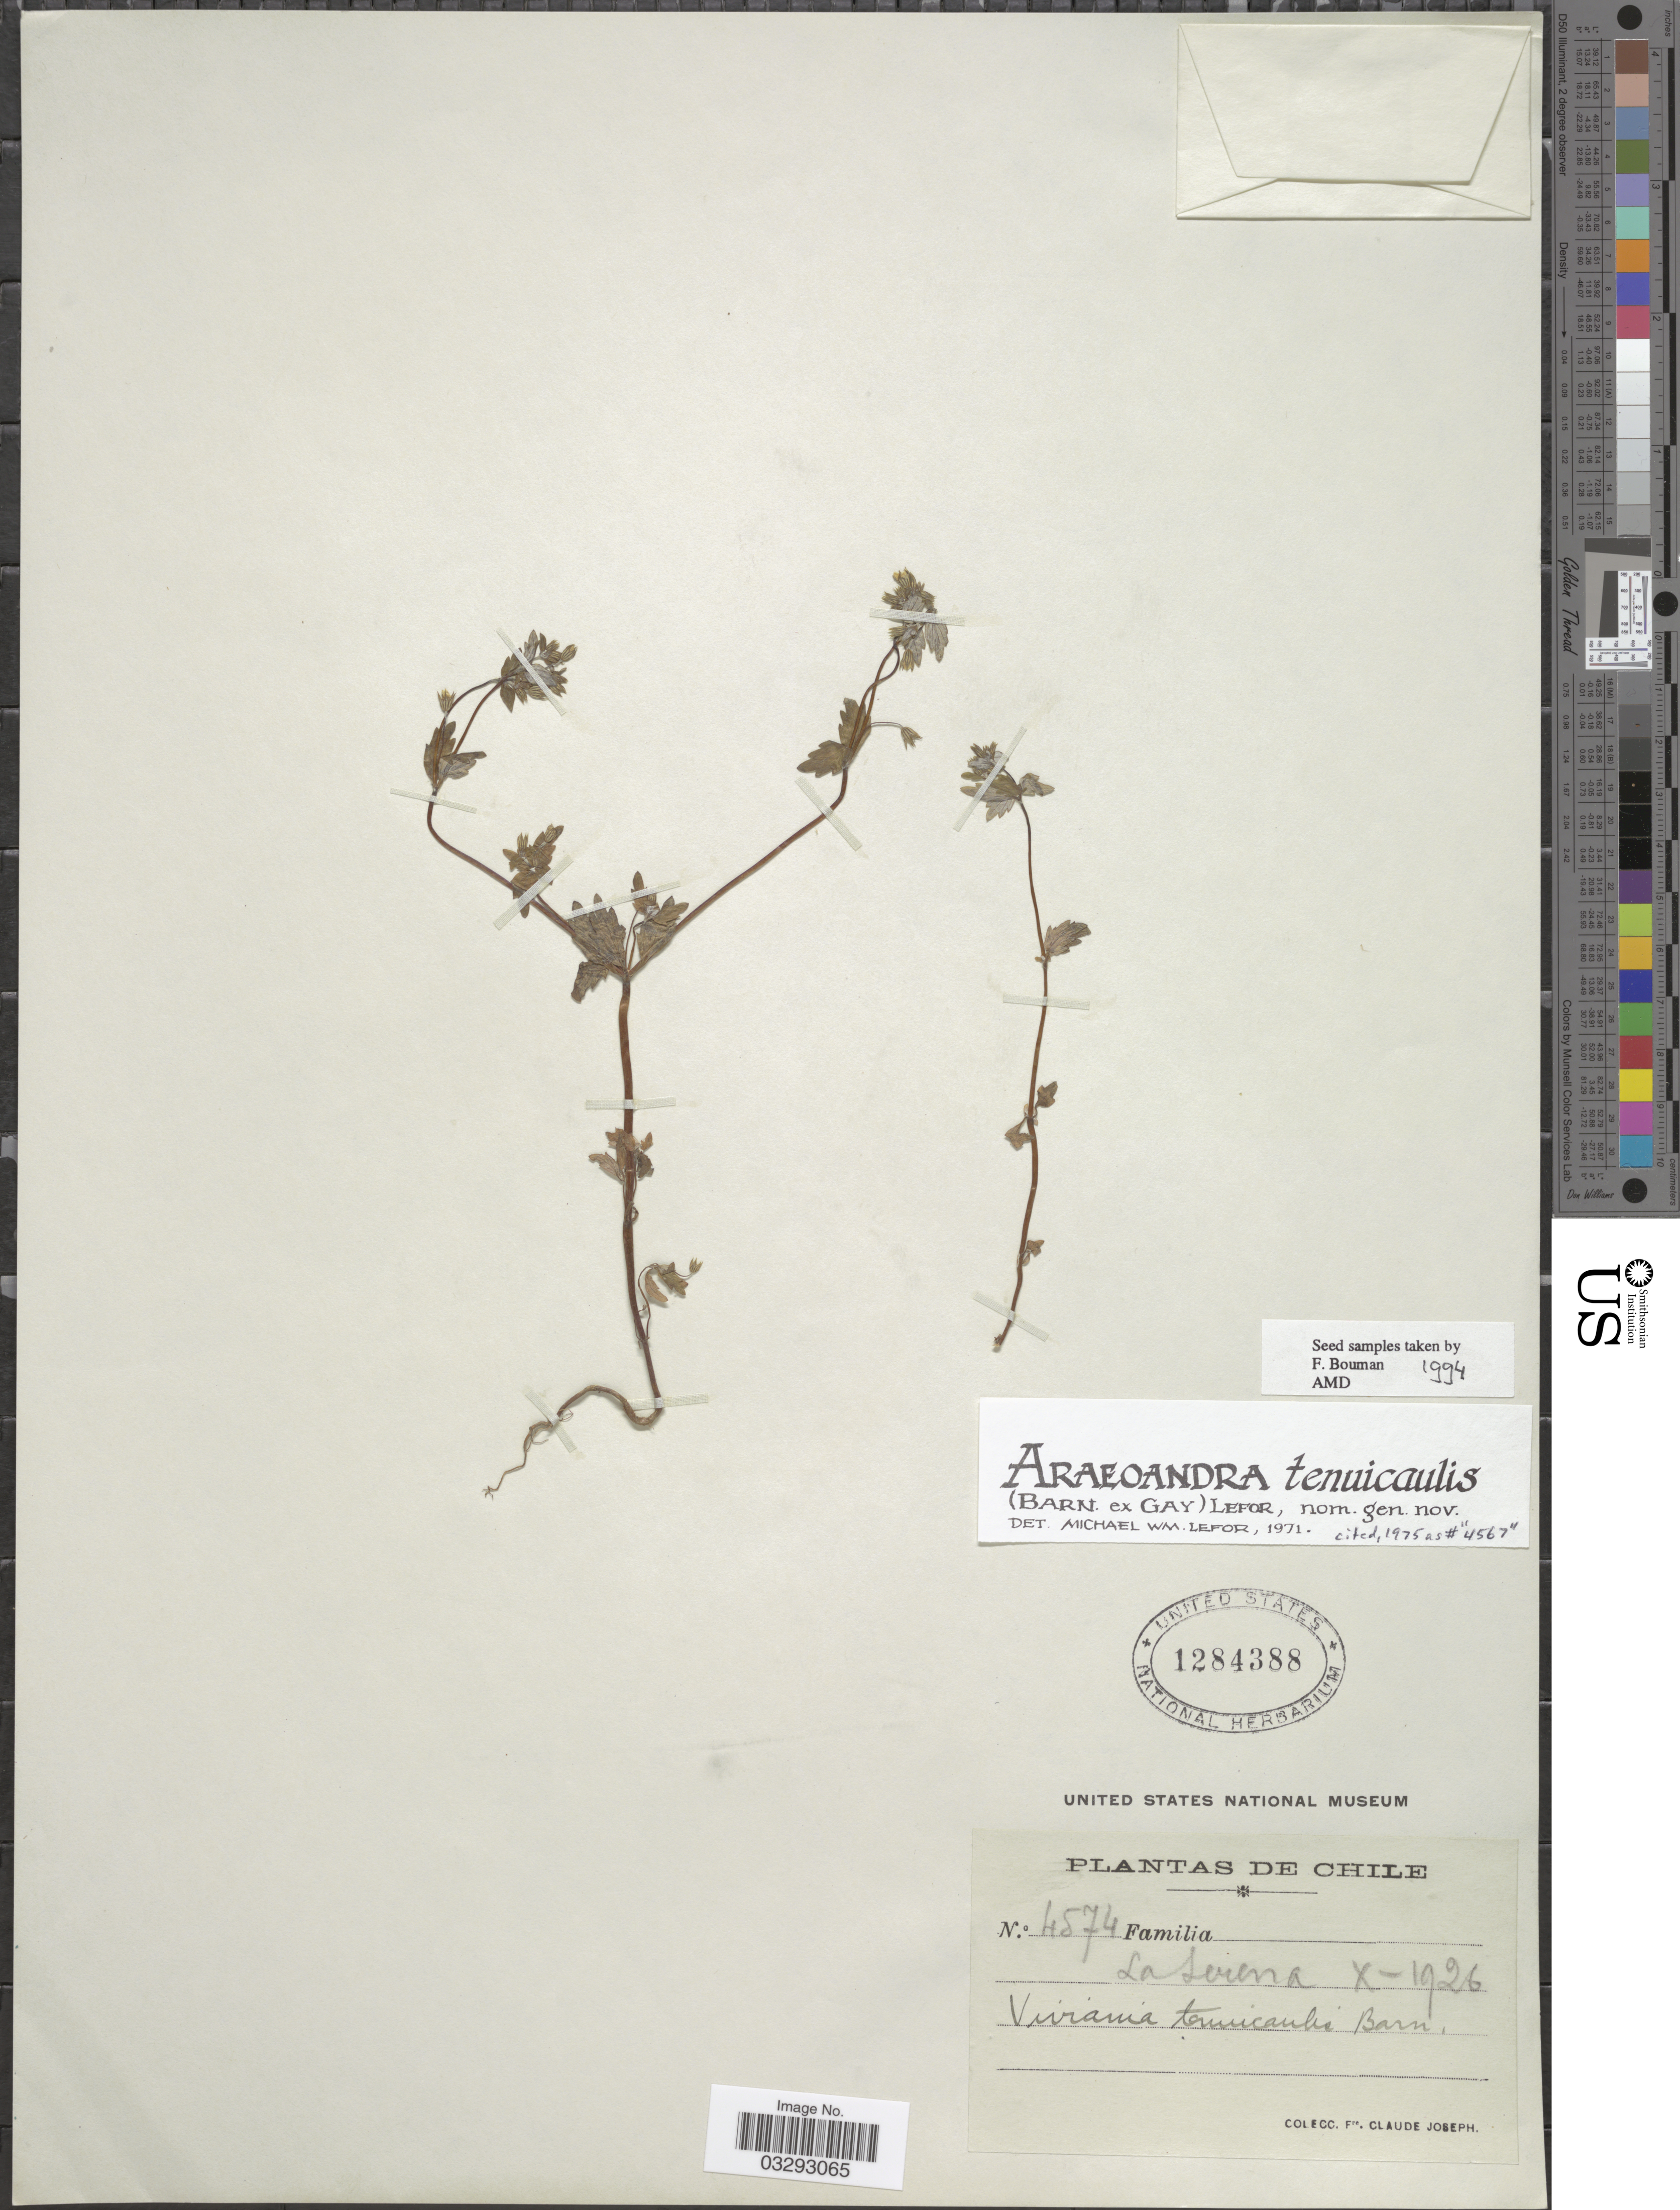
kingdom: Plantae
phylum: Tracheophyta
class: Magnoliopsida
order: Geraniales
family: Vivianiaceae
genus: Viviania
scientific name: Viviania tenuicaulis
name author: Barnéoud in Gay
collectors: Bro. Claude-Joseph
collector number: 4574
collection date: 1926-10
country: Chile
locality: La Serena.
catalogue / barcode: US 1284388